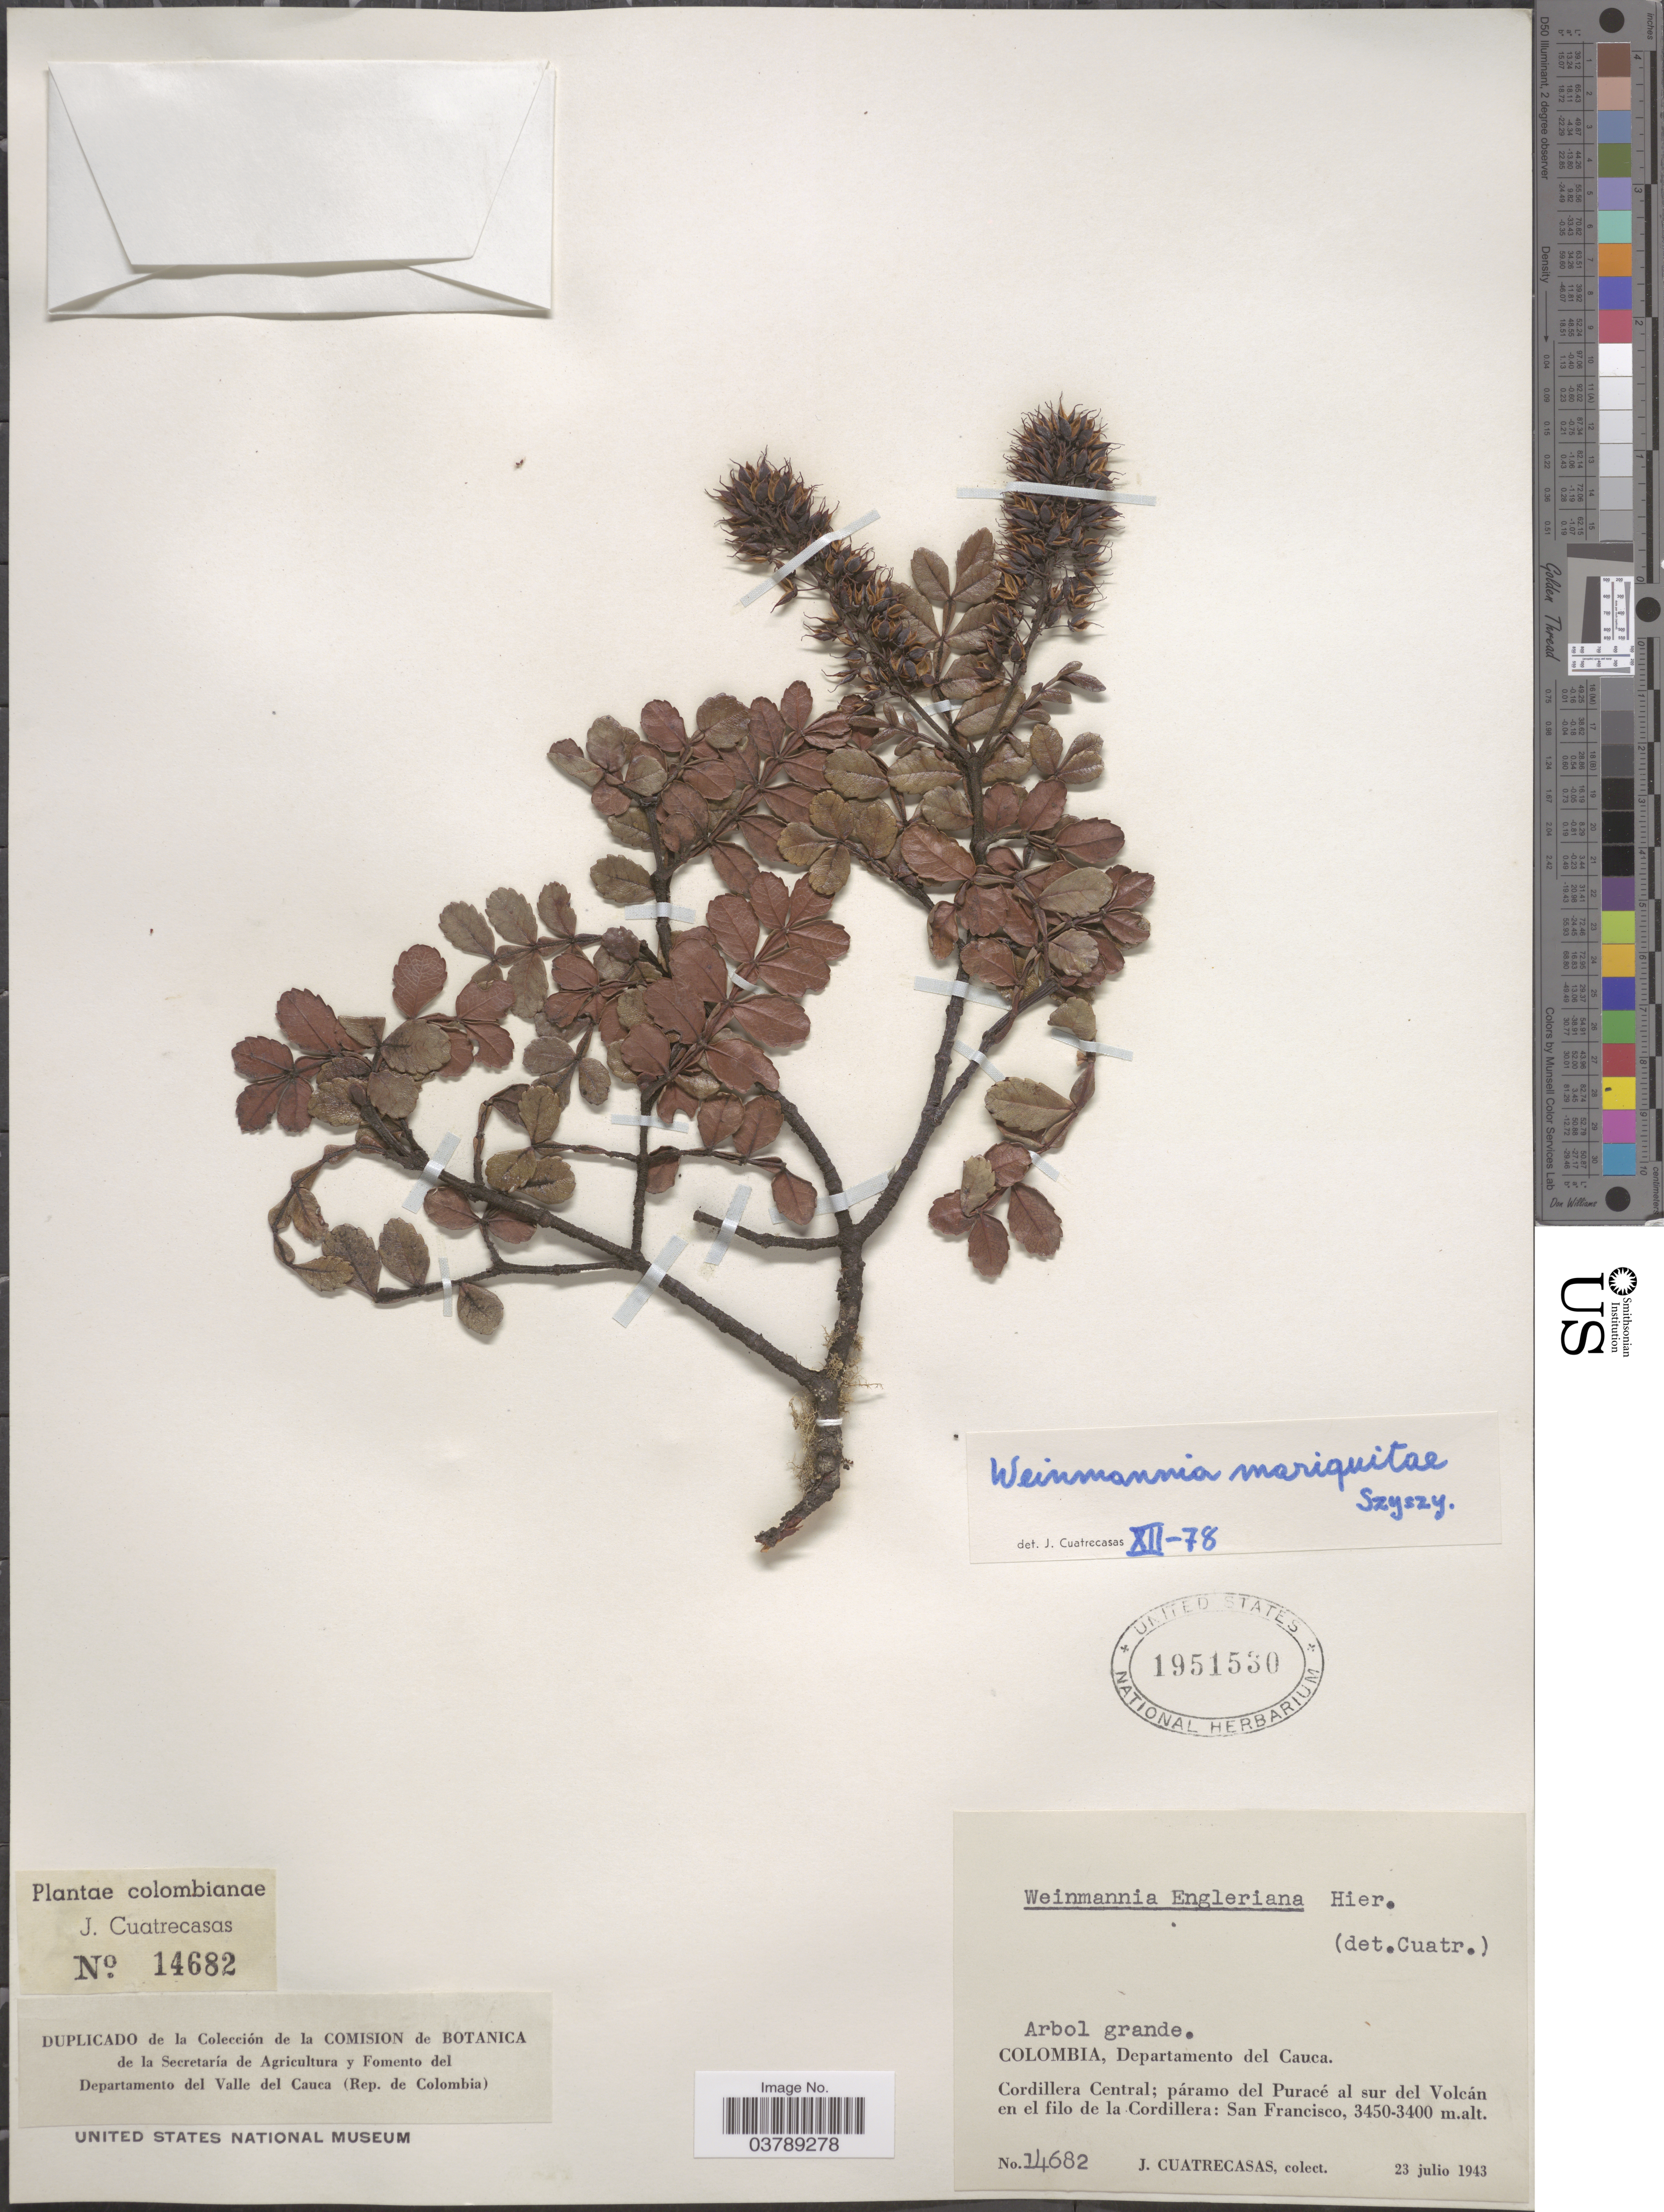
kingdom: Plantae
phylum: Tracheophyta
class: Magnoliopsida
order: Oxalidales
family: Cunoniaceae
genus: Weinmannia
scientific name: Weinmannia mariquitae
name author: Szyszyl.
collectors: J. Cuatrecasas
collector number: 14682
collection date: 1943-07-23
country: Colombia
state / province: Cauca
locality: Departamento del Cauca. Cordillera Central; páramo del Puracé al sur del Volcán en el filo de la Cordillera: San Francisco.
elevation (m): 3400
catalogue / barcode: US 1951530